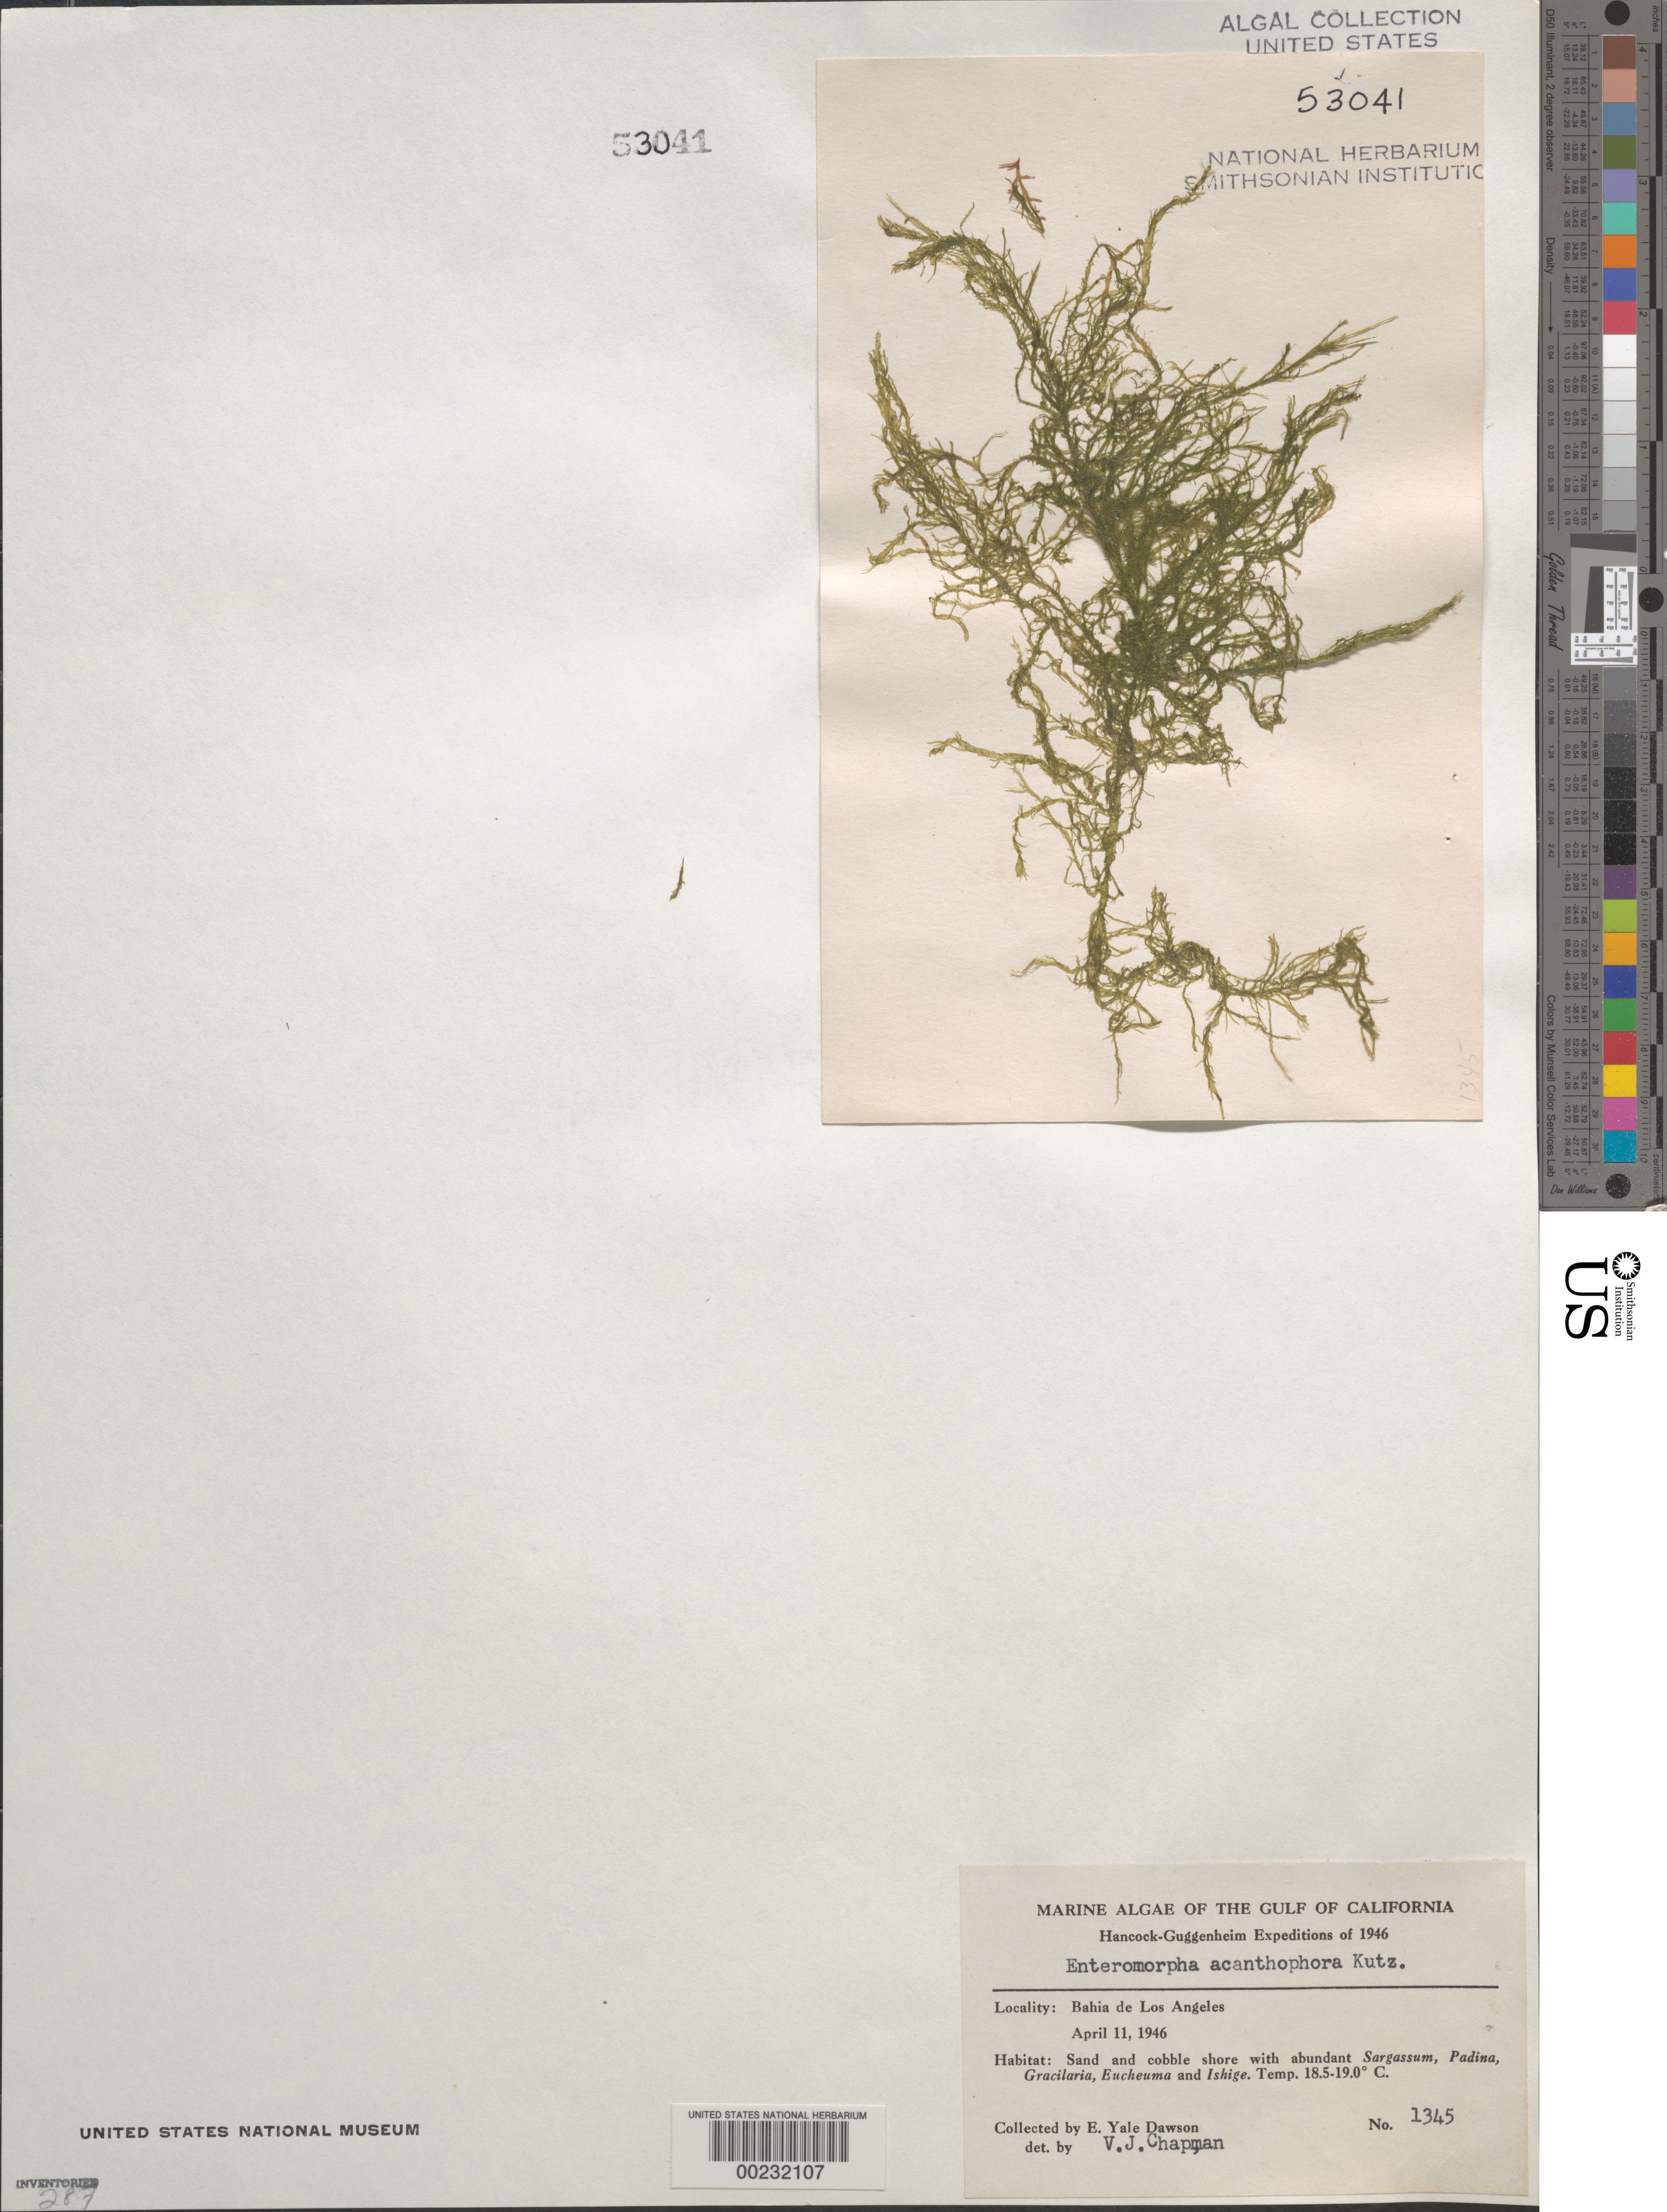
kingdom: Plantae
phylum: Chlorophyta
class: Ulvophyceae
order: Ulvales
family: Ulvaceae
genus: Ulva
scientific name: Ulva acanthophora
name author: (Kütz.) H.S. Hayden et al.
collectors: E. Y. Dawson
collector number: EYD 1345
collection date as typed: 11 Apr 1946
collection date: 1946-04-11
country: Mexico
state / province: Baja California Norte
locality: Bahia de Los Angeles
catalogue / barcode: US 53041